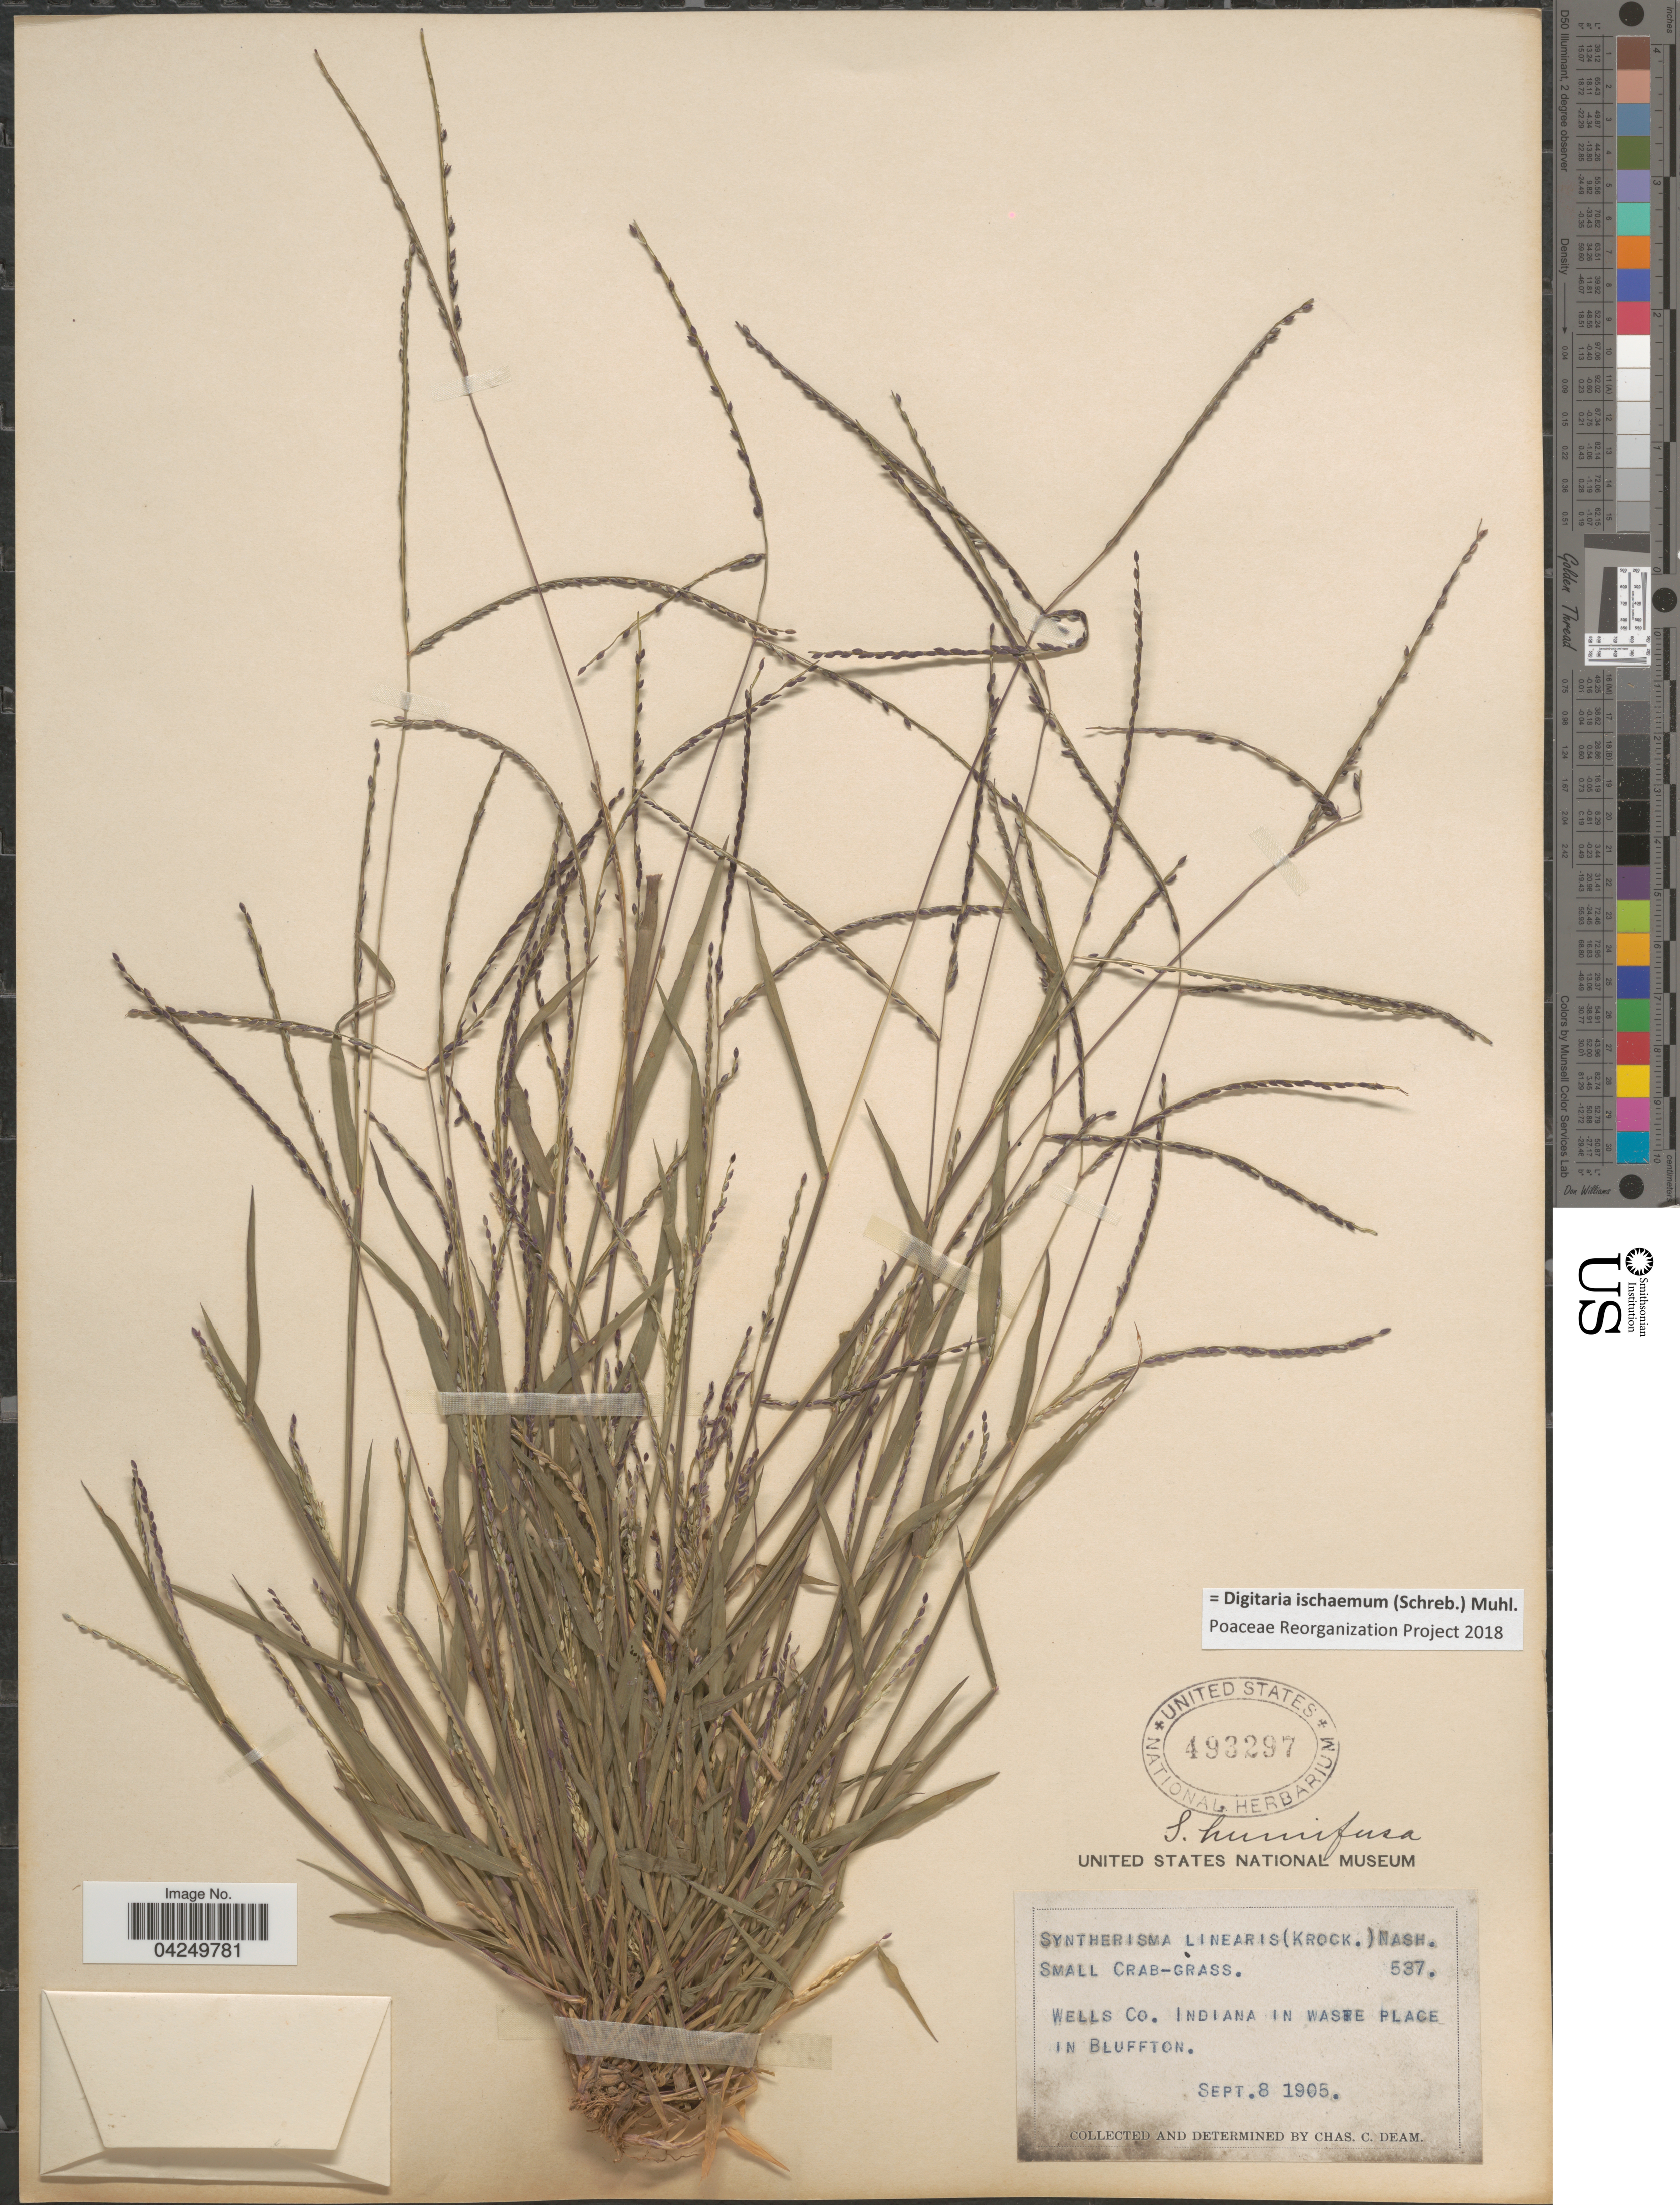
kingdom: Plantae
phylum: Tracheophyta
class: Liliopsida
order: Poales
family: Poaceae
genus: Digitaria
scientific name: Digitaria ischaemum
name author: (Schreber) Schreber ex Muhl.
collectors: C. C. Deam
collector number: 537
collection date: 1905-09-08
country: United States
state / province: Indiana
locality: Wells Co. Indiana in waste place in Bluffton.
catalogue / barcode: US 493297